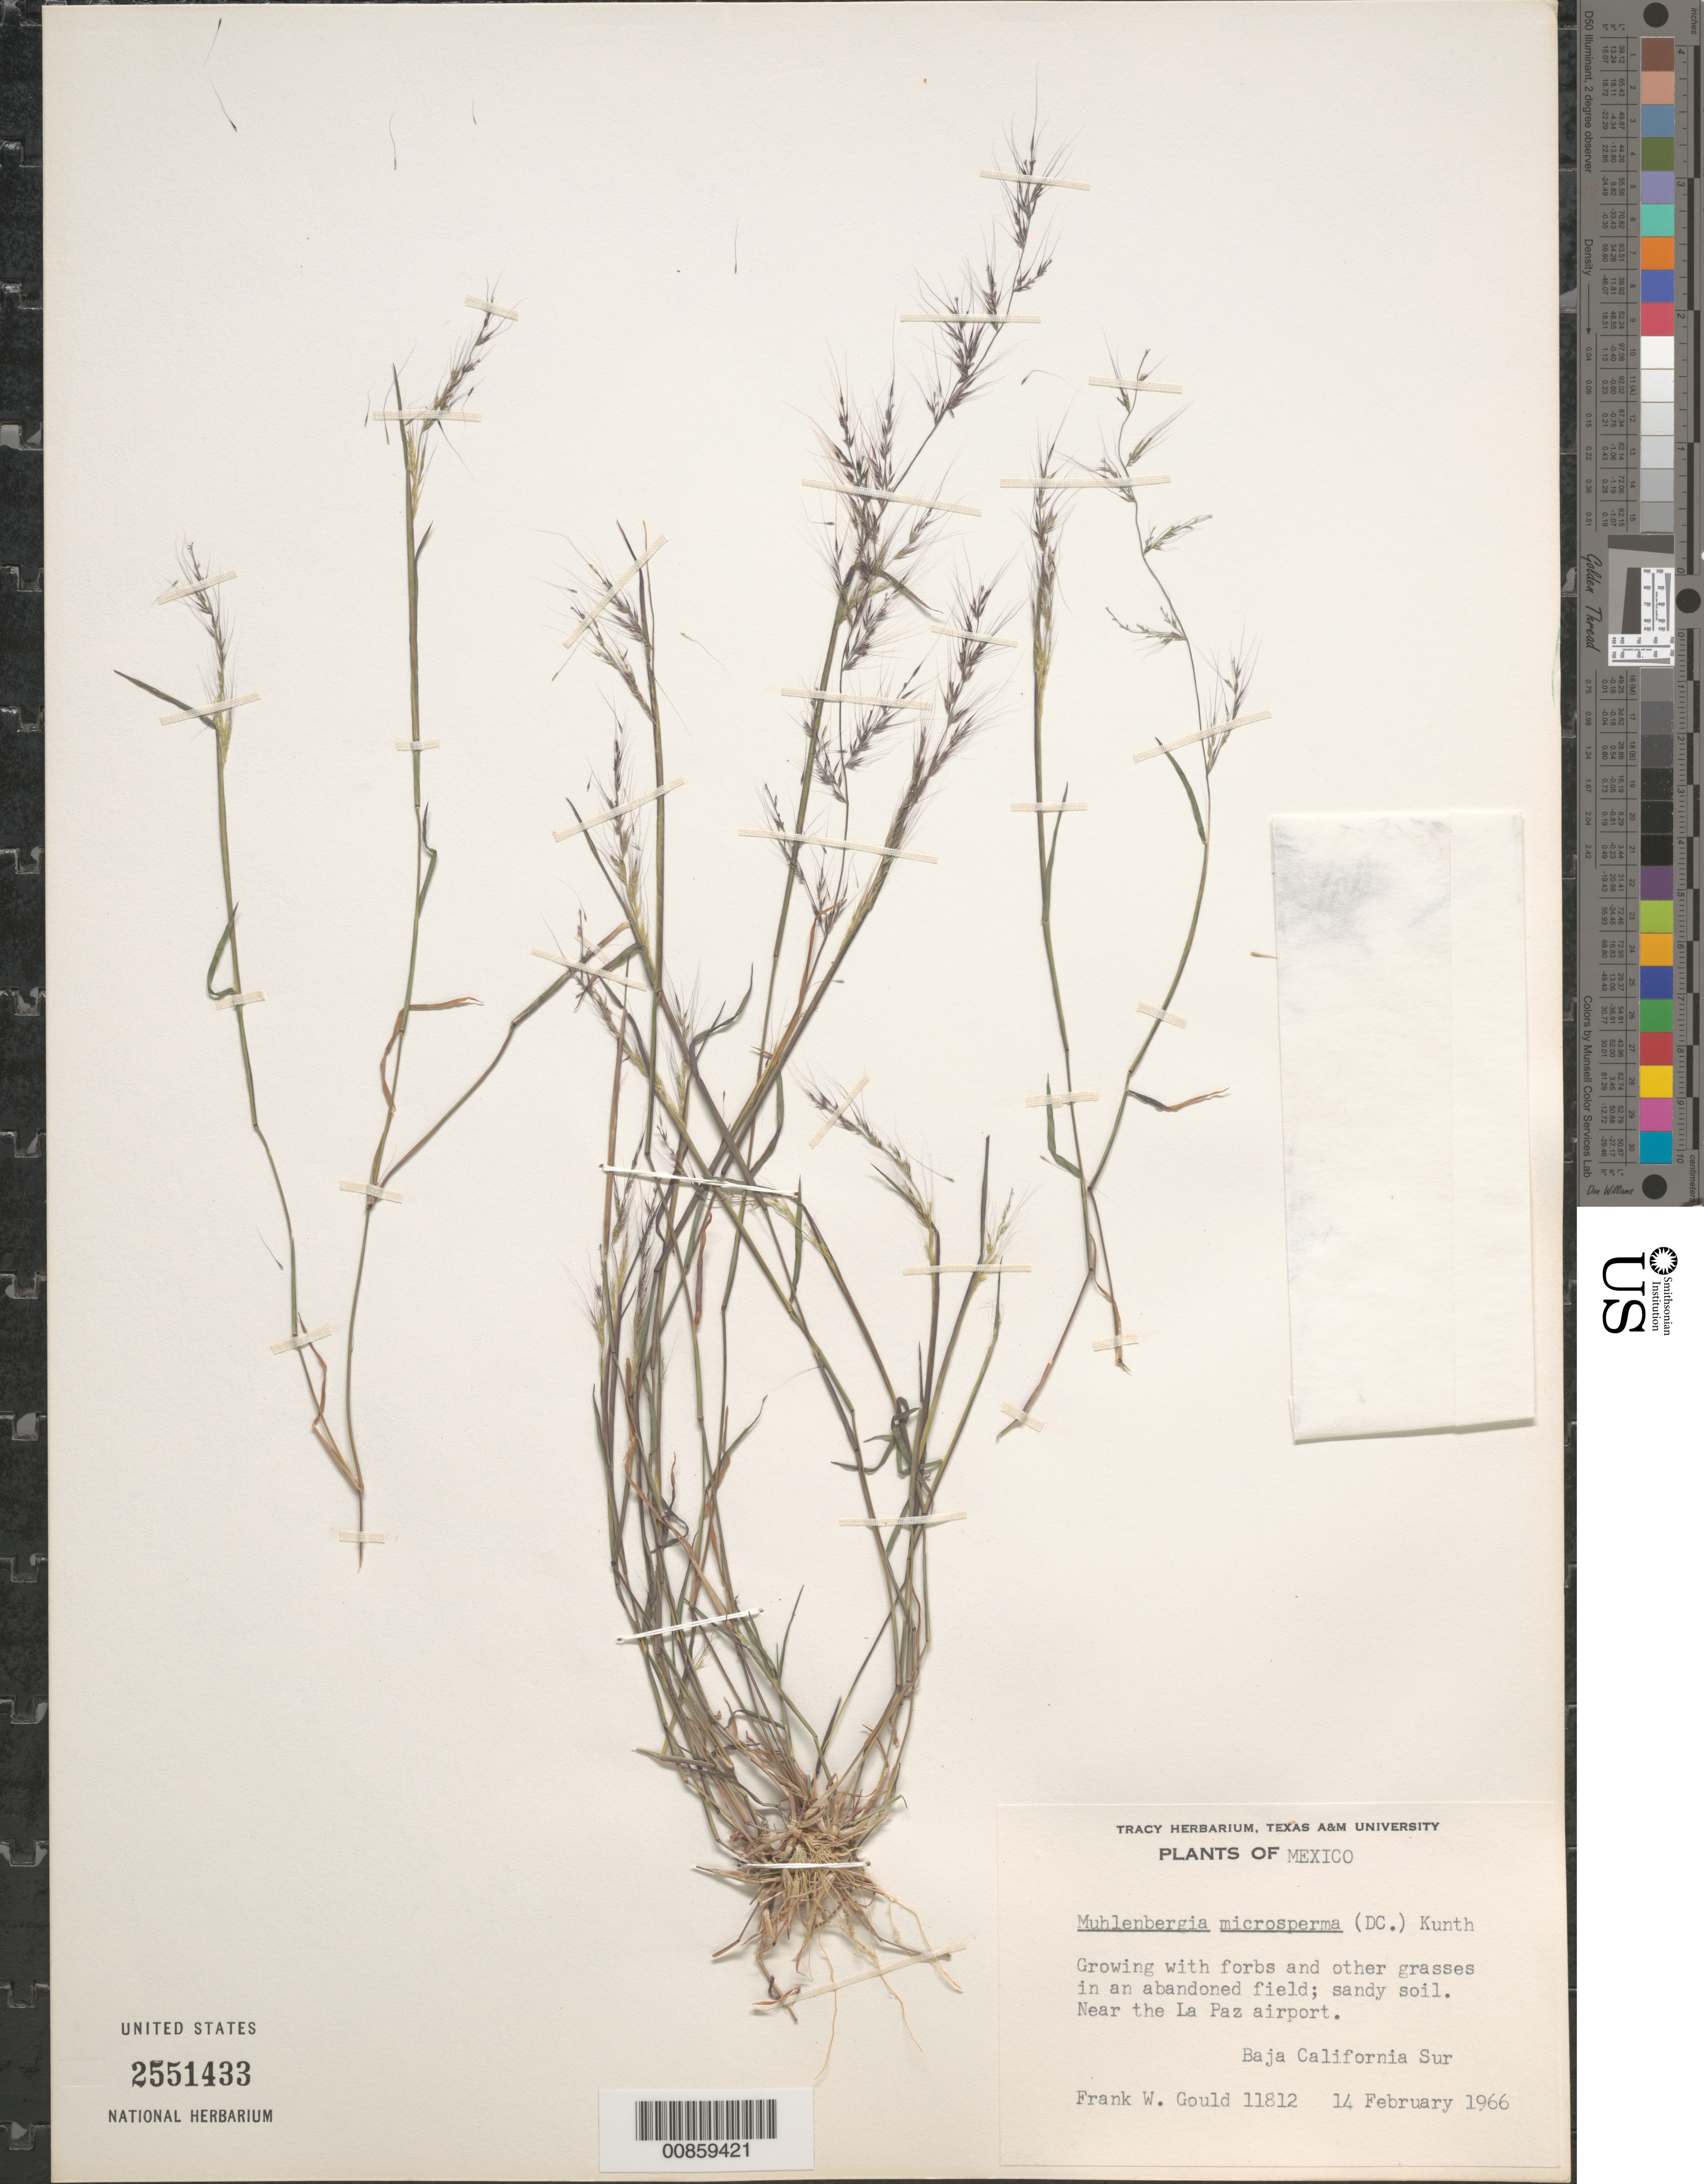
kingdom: Plantae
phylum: Tracheophyta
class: Liliopsida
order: Poales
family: Poaceae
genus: Muhlenbergia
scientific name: Muhlenbergia microsperma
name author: (DC.) Kunth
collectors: F. W. Gould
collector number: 11812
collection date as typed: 14 Feb 1966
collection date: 1966-02-14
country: Mexico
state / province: Baja California Sur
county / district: La Paz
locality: Near the La Paz airport, mpio. La Paz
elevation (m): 200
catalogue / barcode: US 2551433